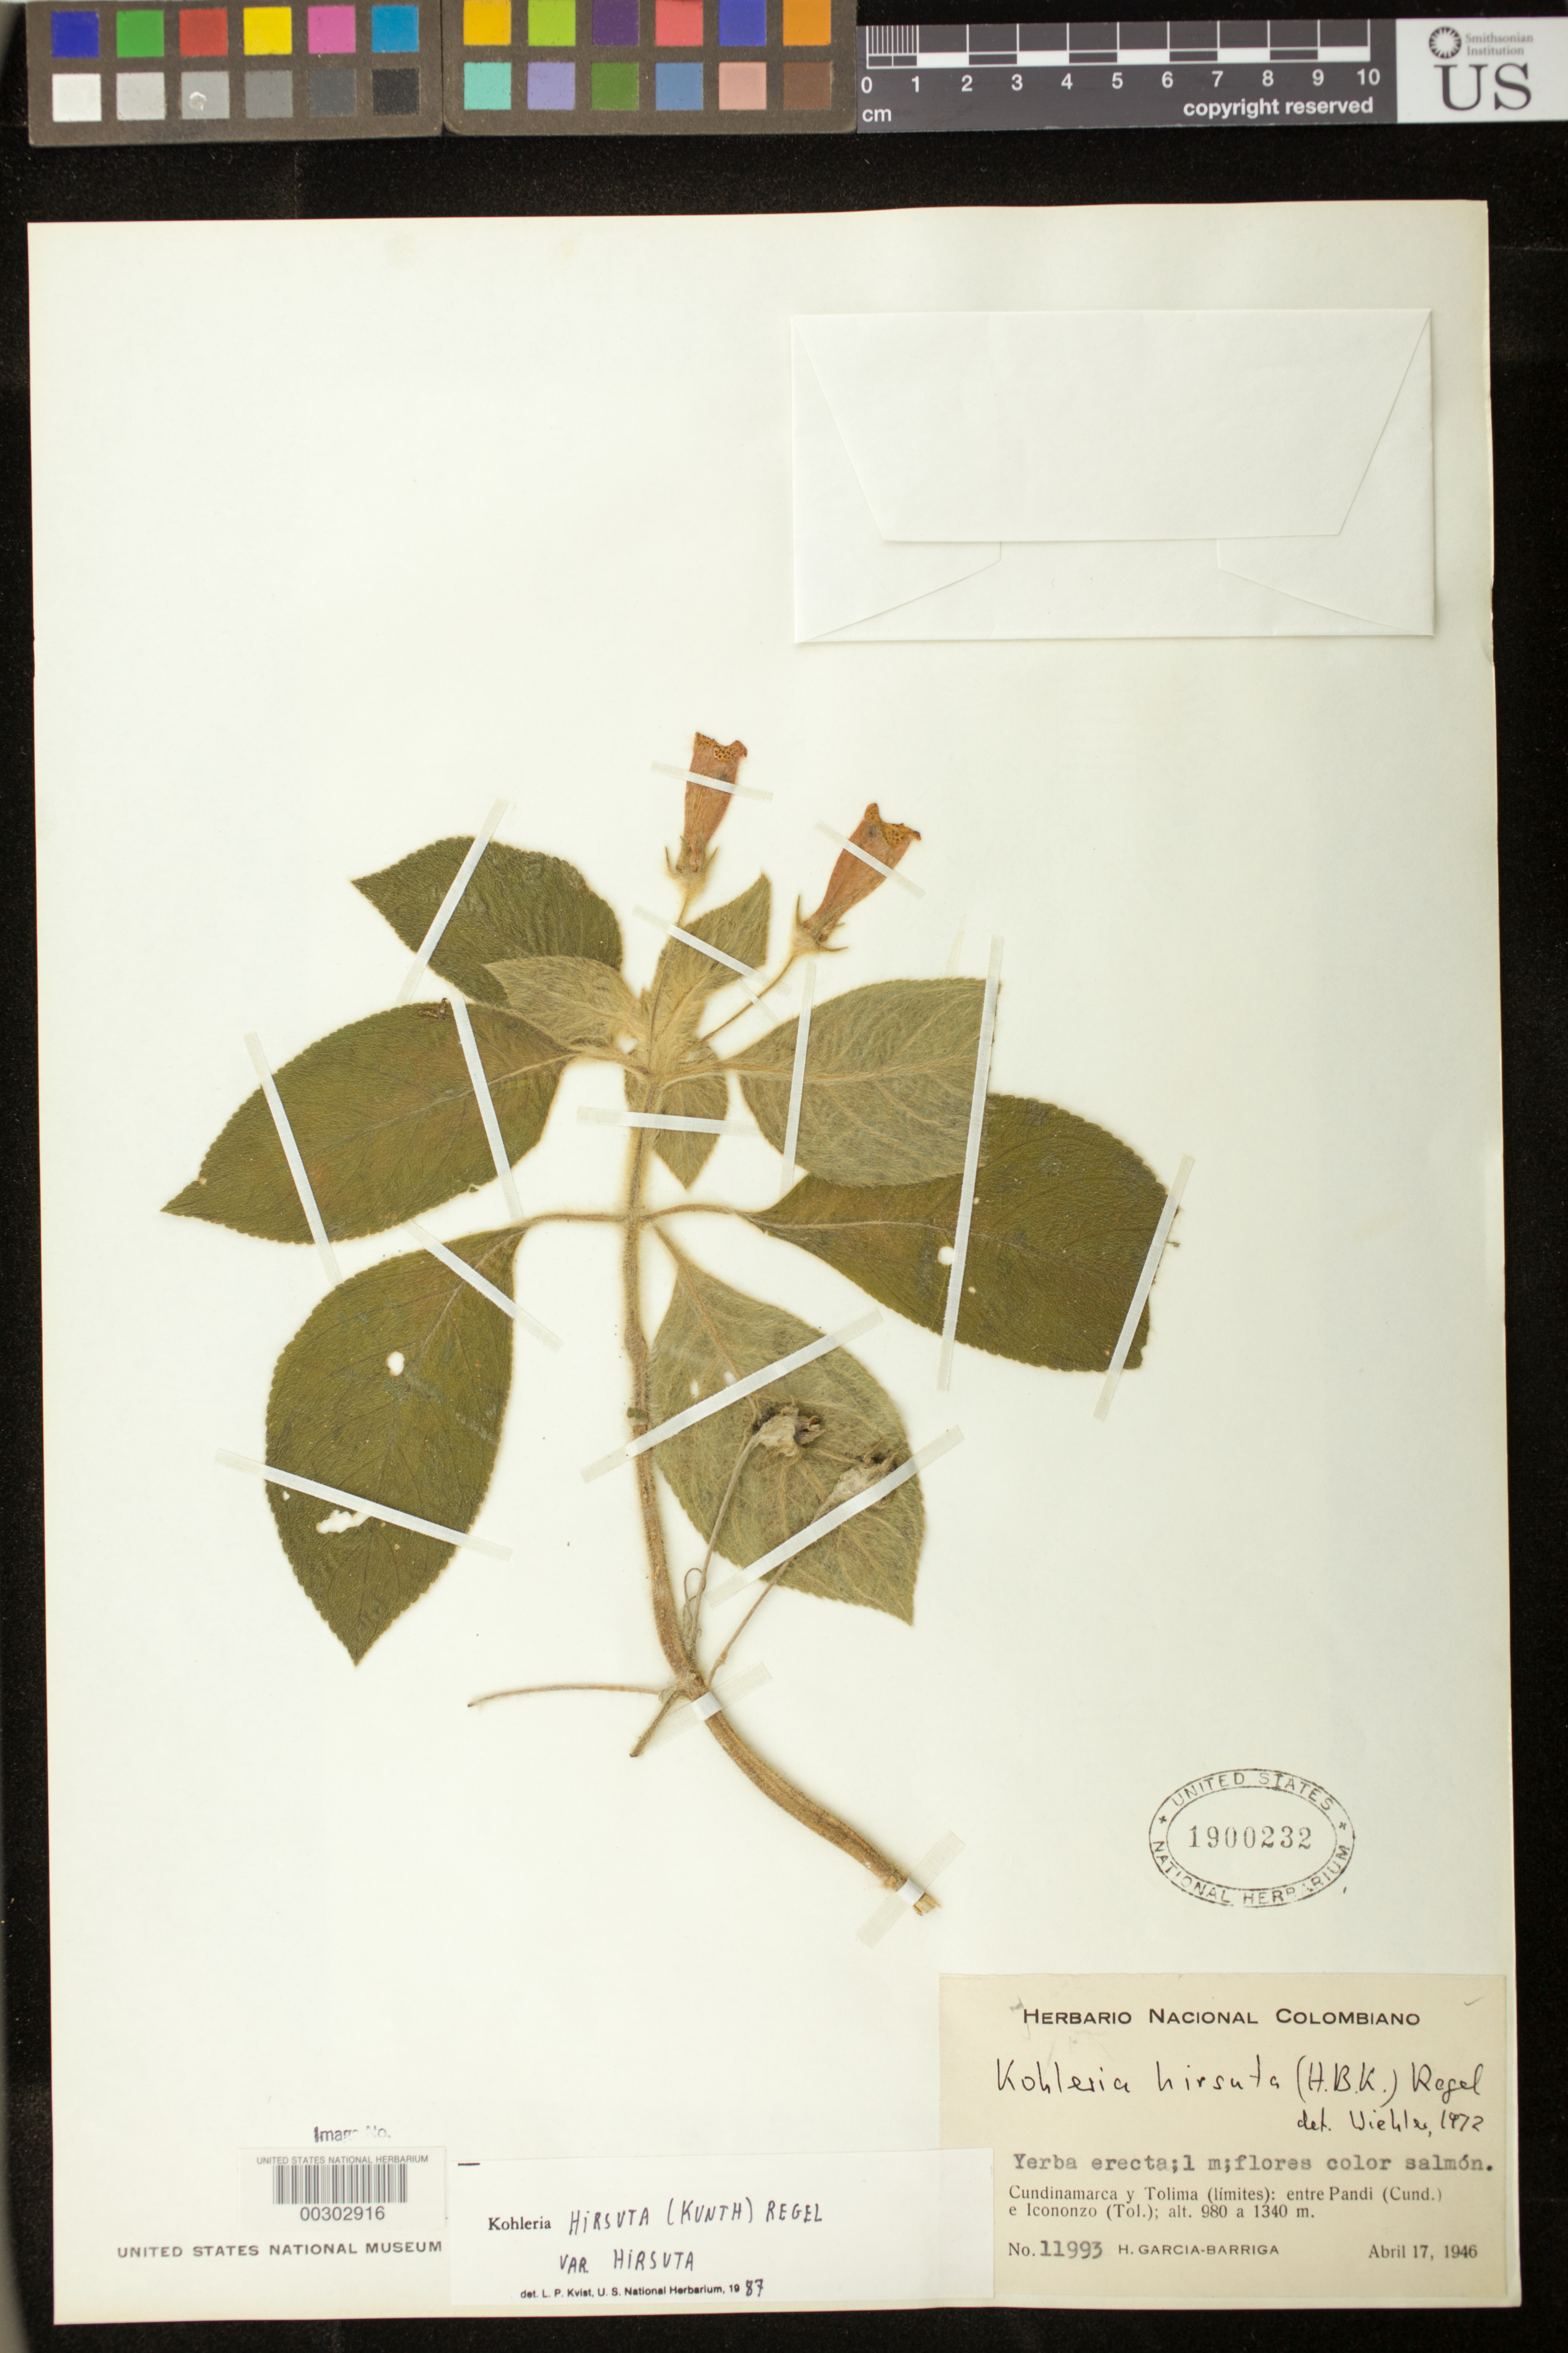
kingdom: Plantae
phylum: Tracheophyta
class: Magnoliopsida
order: Lamiales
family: Gesneriaceae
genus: Kohleria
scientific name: Kohleria hirsuta var. hirsuta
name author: (Kunth) Regel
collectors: H. García Barriga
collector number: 11993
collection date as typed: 17 Apr 1946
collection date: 1946-04-17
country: Colombia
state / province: Cundinamarca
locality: Cundinamarca and Tolima (borders), between Pandi (Cund.) and Icononzo (Tol.)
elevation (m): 980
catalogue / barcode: US 1900232